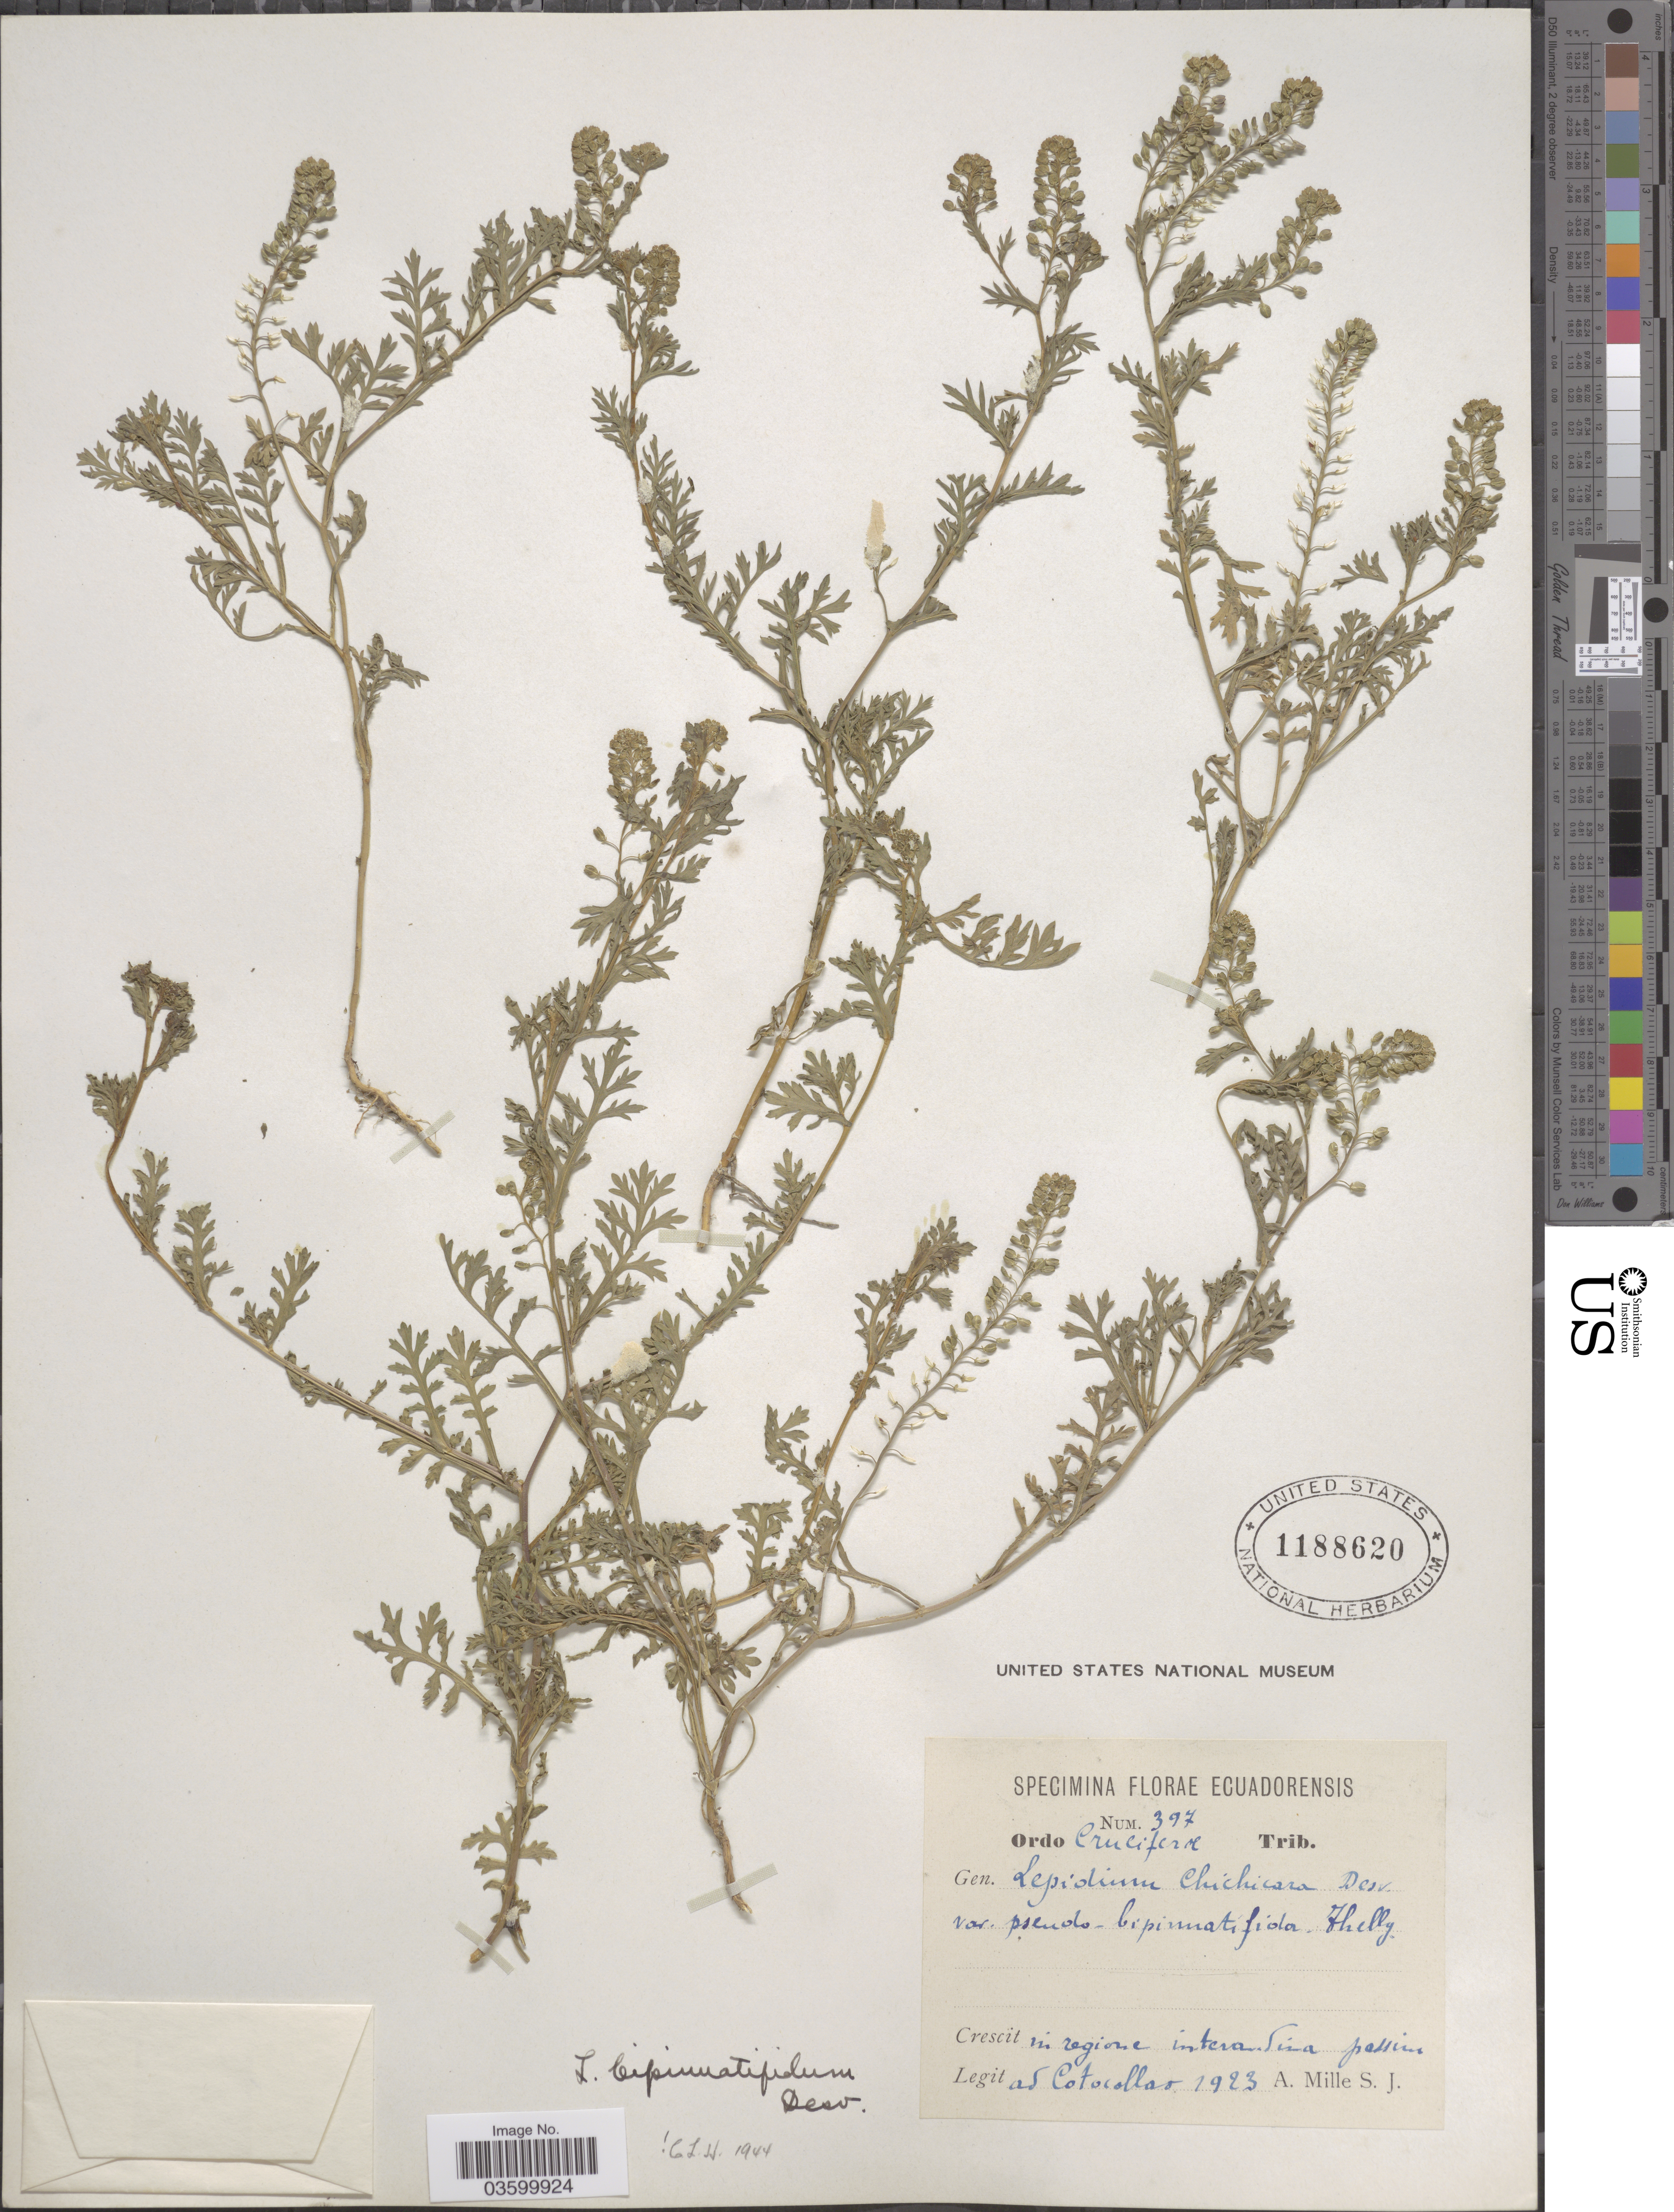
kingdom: Plantae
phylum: Tracheophyta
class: Magnoliopsida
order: Brassicales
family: Brassicaceae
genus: Lepidium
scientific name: Lepidium bipinnatifidum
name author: Desv.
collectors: A. Mille S.J.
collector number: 397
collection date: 1923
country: Ecuador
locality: In regione interandina passim ad Cotocollao.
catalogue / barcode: US 1188620